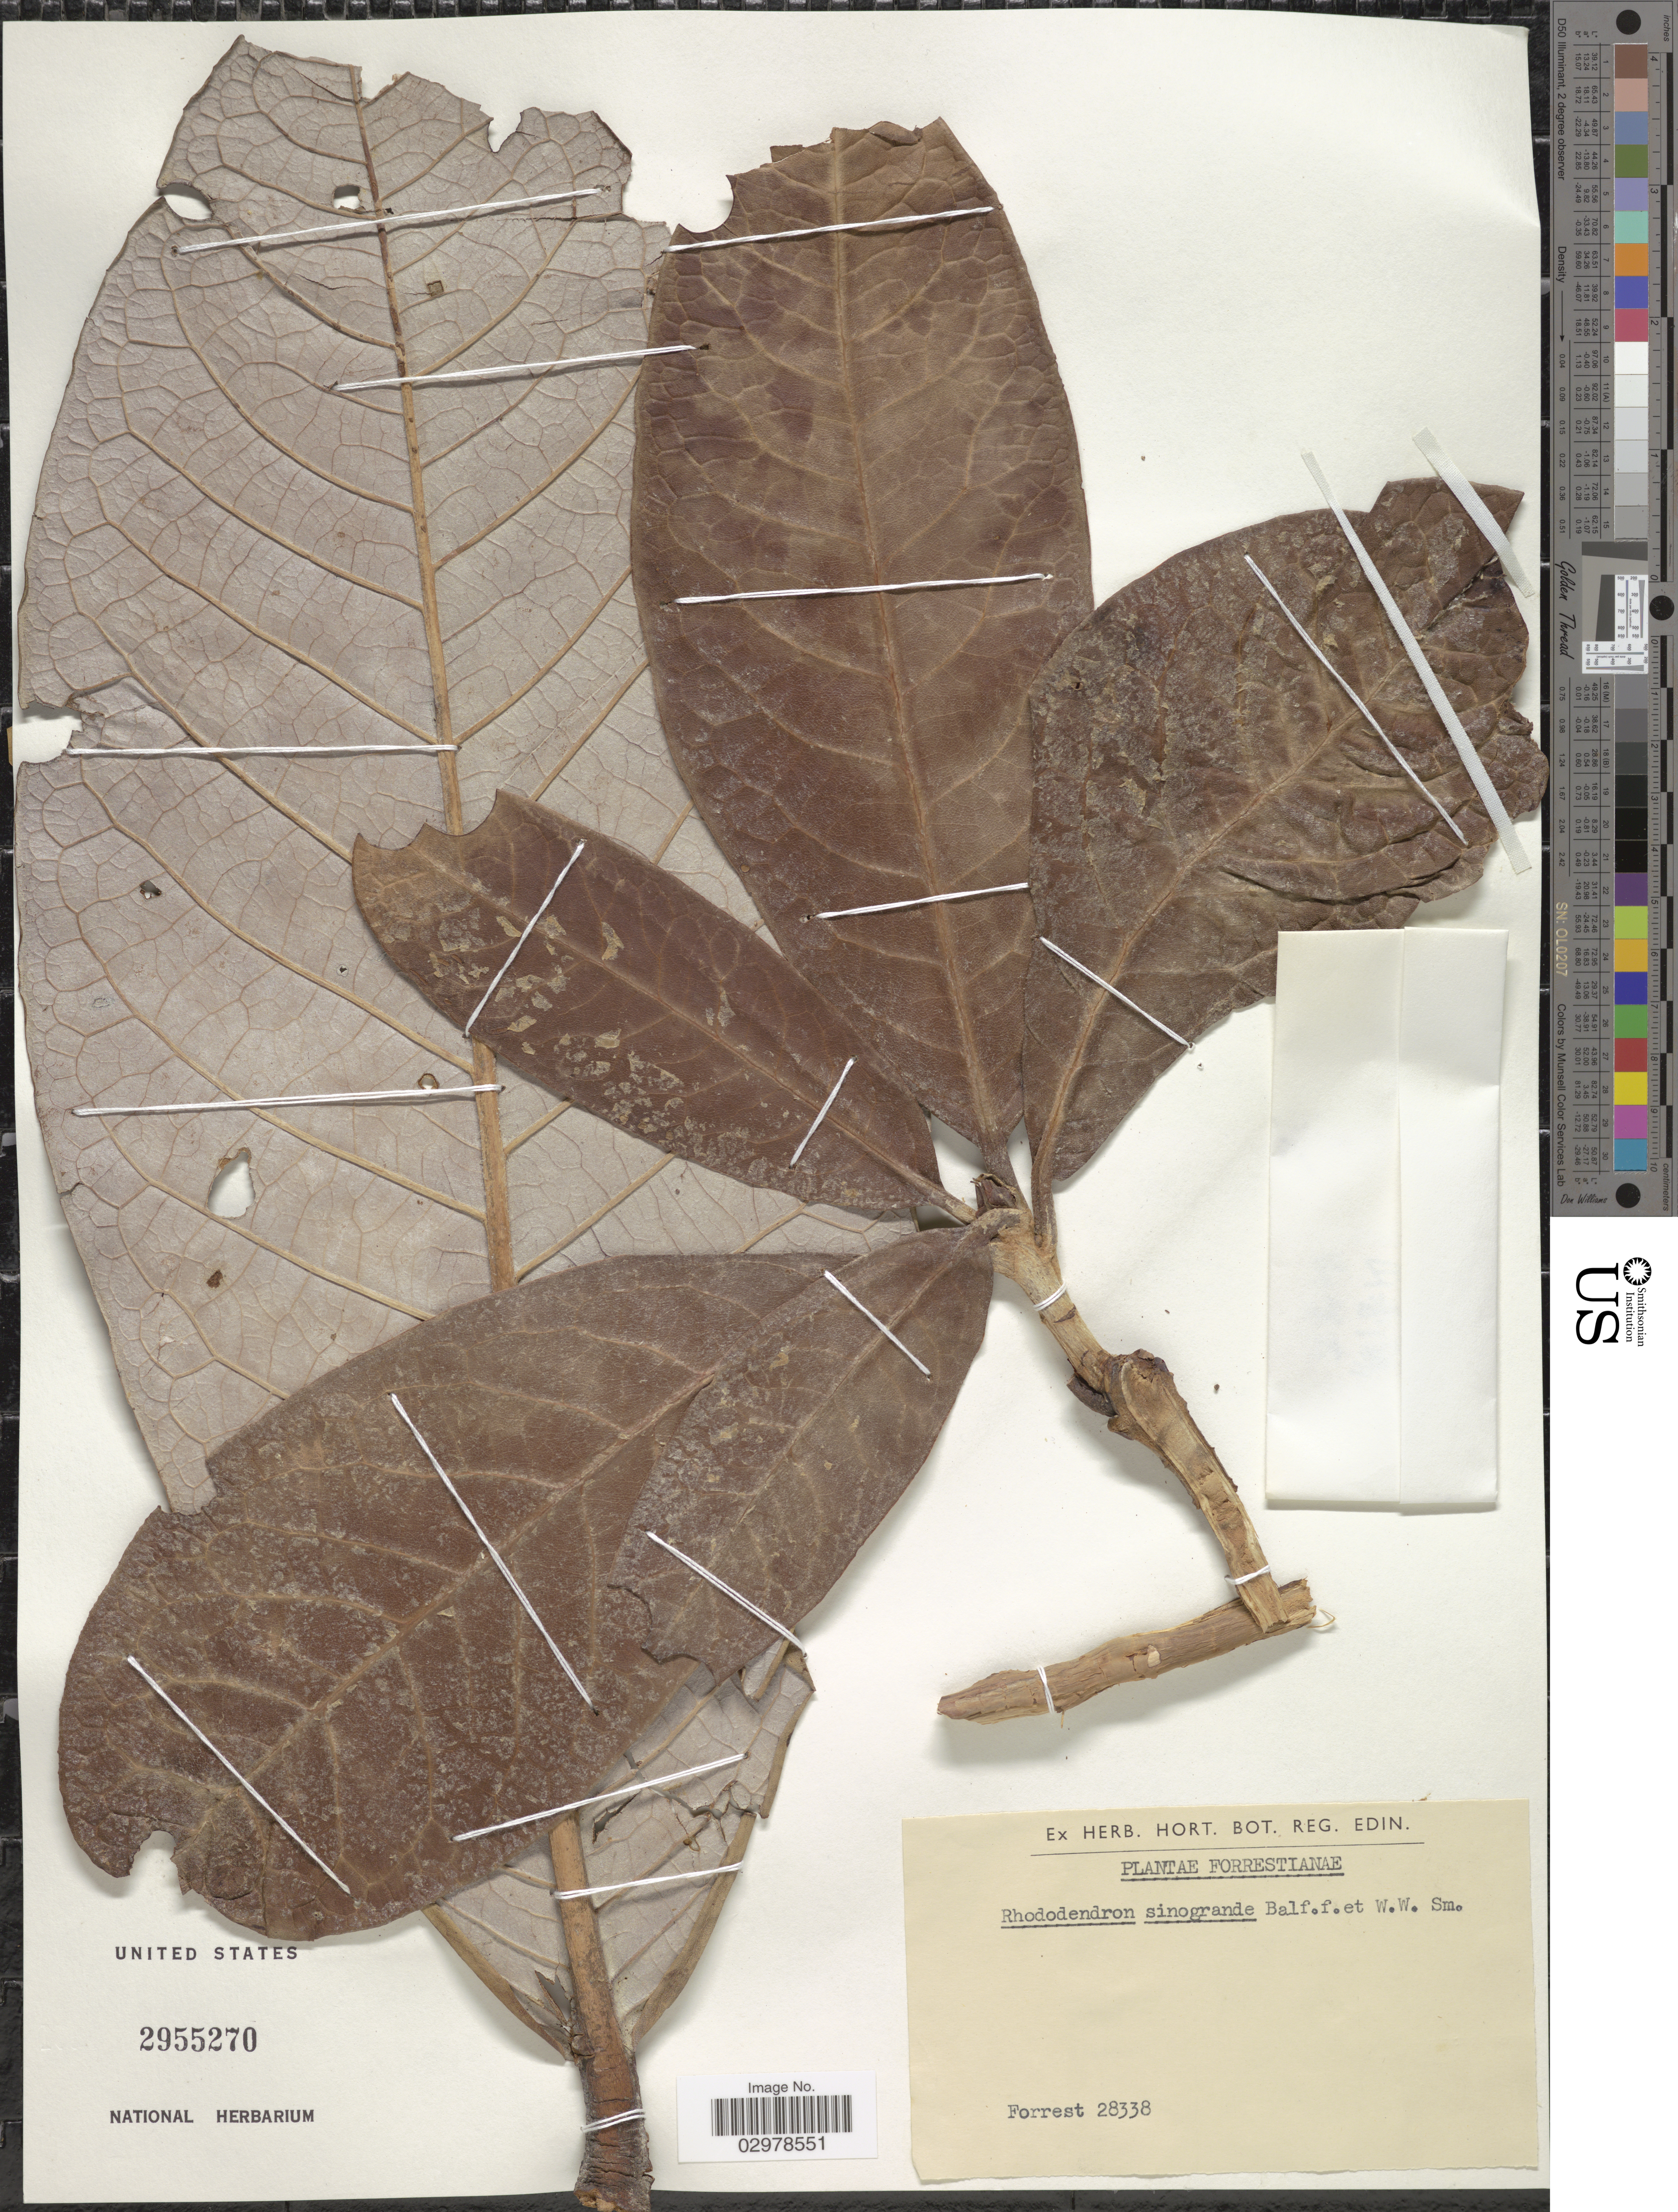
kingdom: Plantae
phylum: Tracheophyta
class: Magnoliopsida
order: Ericales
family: Ericaceae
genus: Rhododendron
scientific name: Rhododendron sinogrande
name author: Balf. f. & W.W. Sm.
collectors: -. Forrest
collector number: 28338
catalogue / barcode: US 2955270